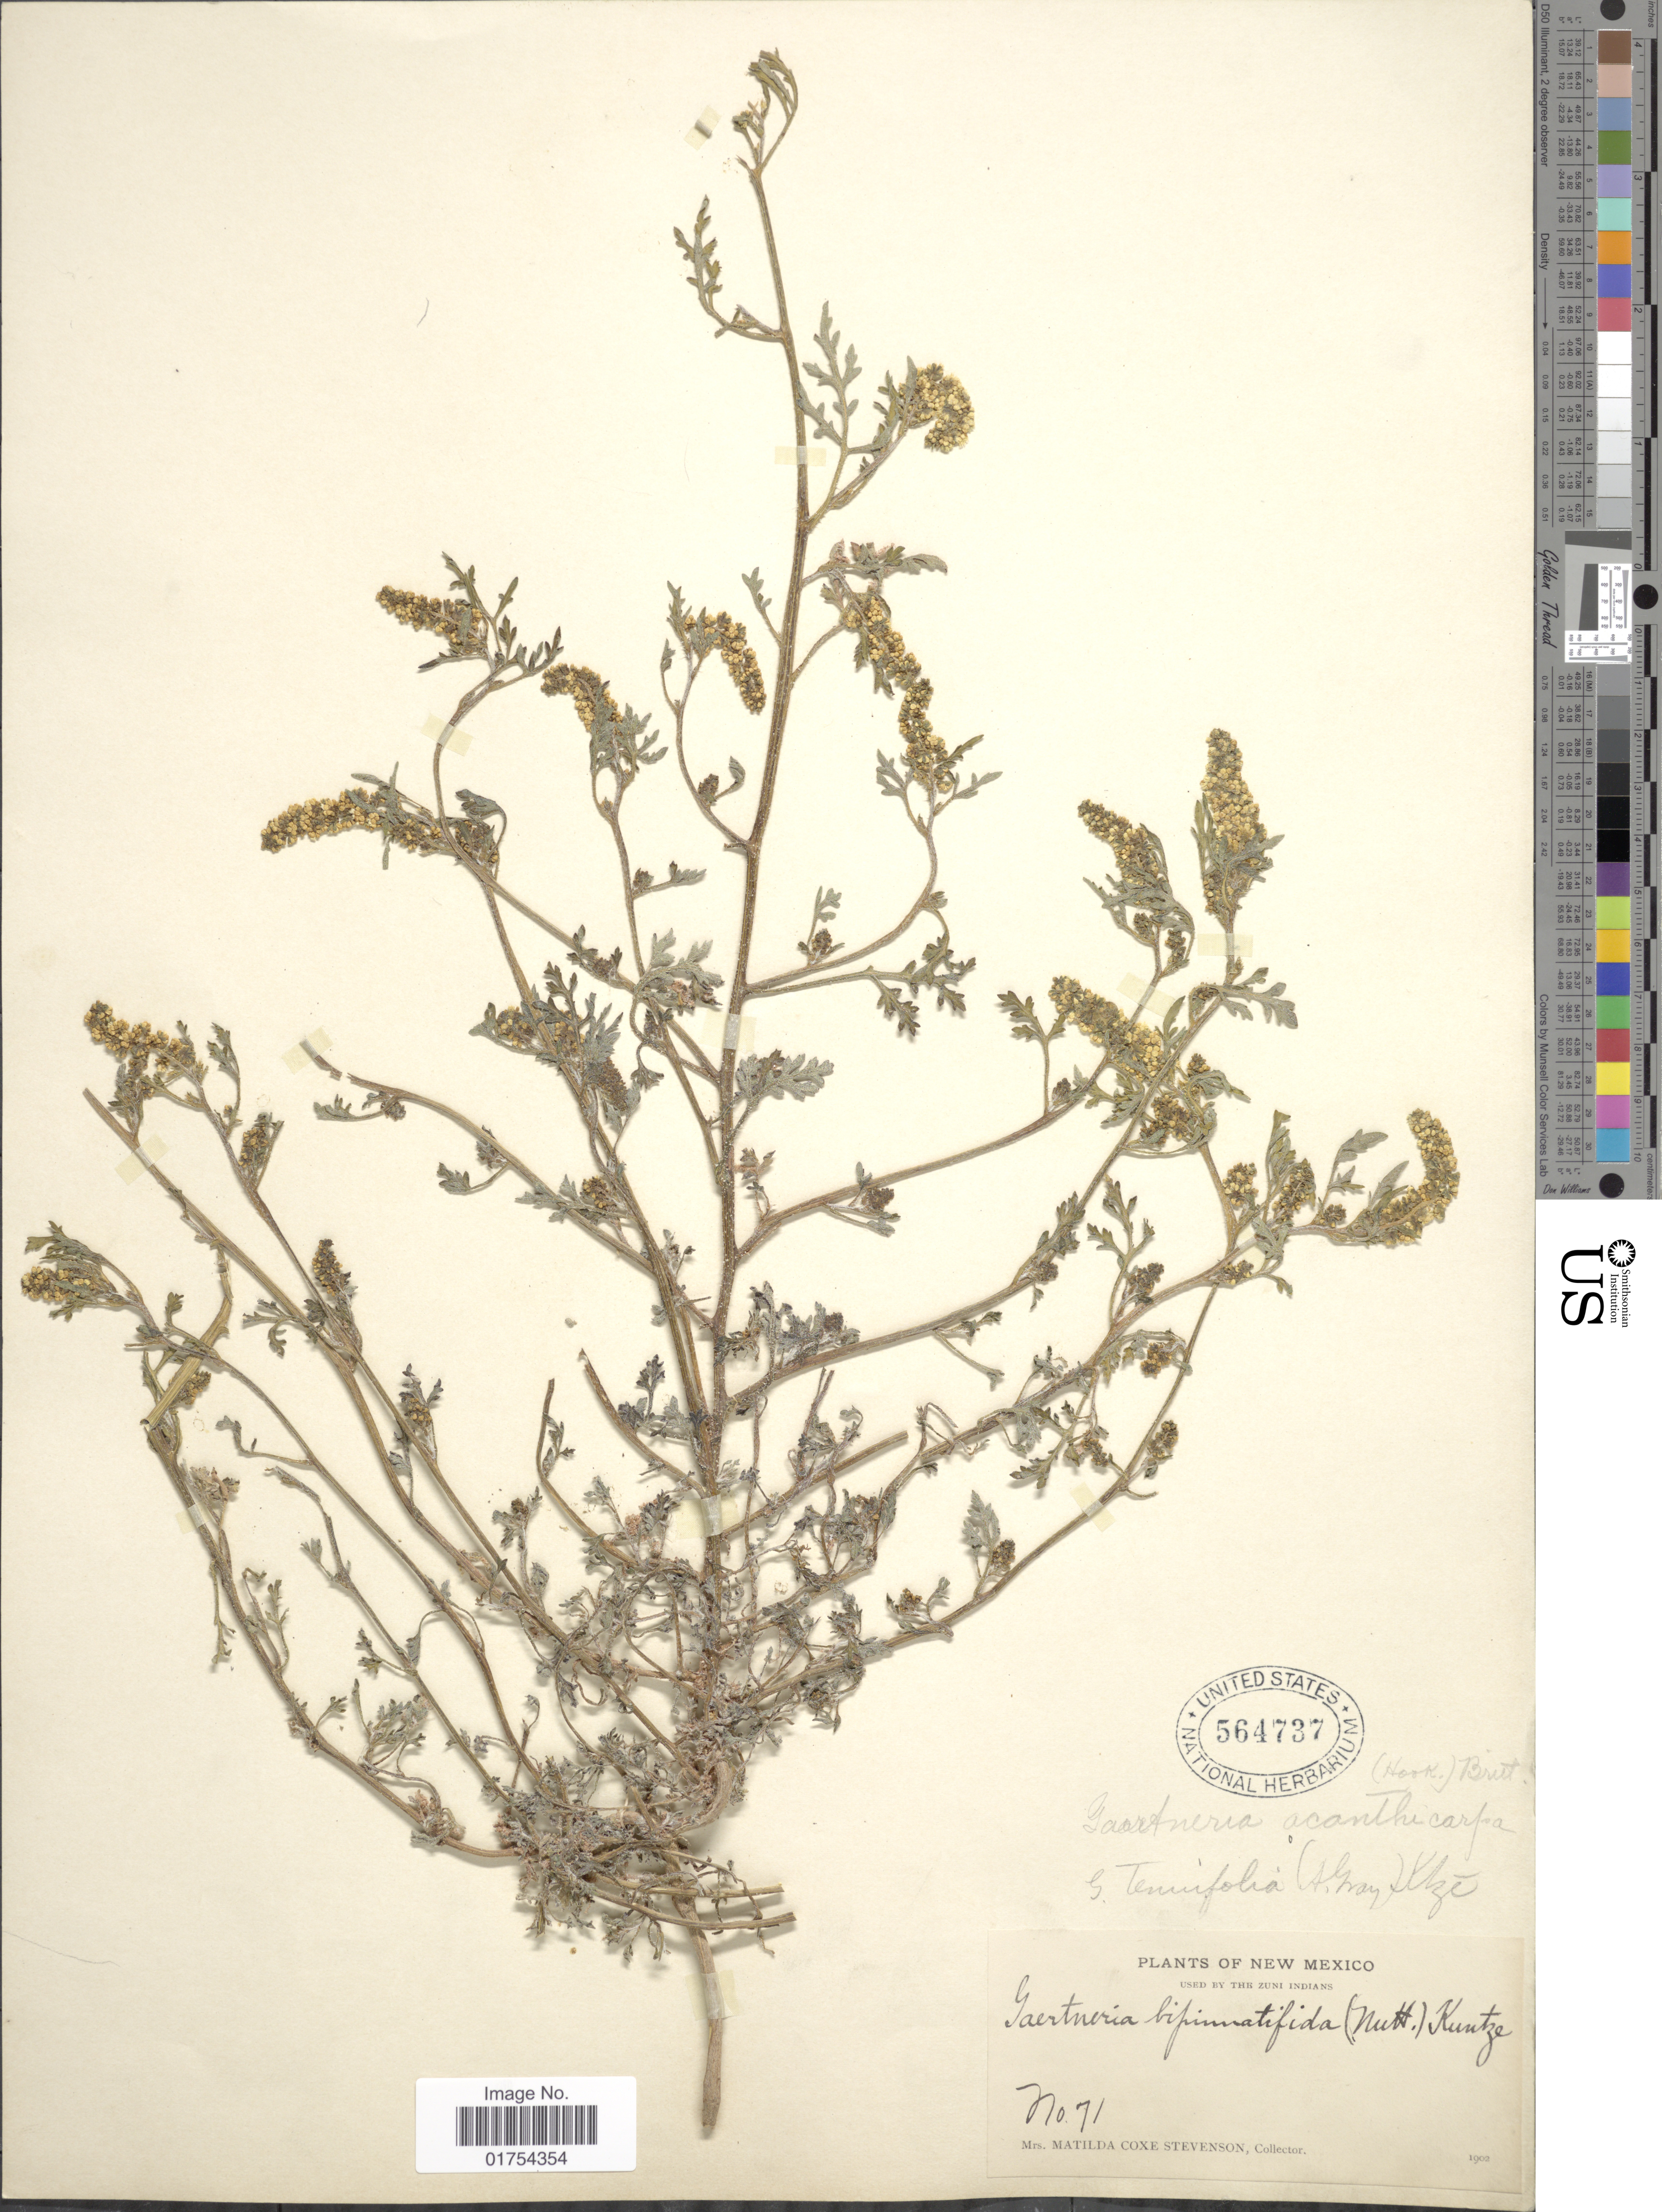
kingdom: Plantae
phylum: Tracheophyta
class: Magnoliopsida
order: Asterales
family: Asteraceae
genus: Franseria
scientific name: Franseria acanthicarpa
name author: Coville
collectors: M. Stevenson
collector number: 71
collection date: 1902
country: United States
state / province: New Mexico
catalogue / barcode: US 564737